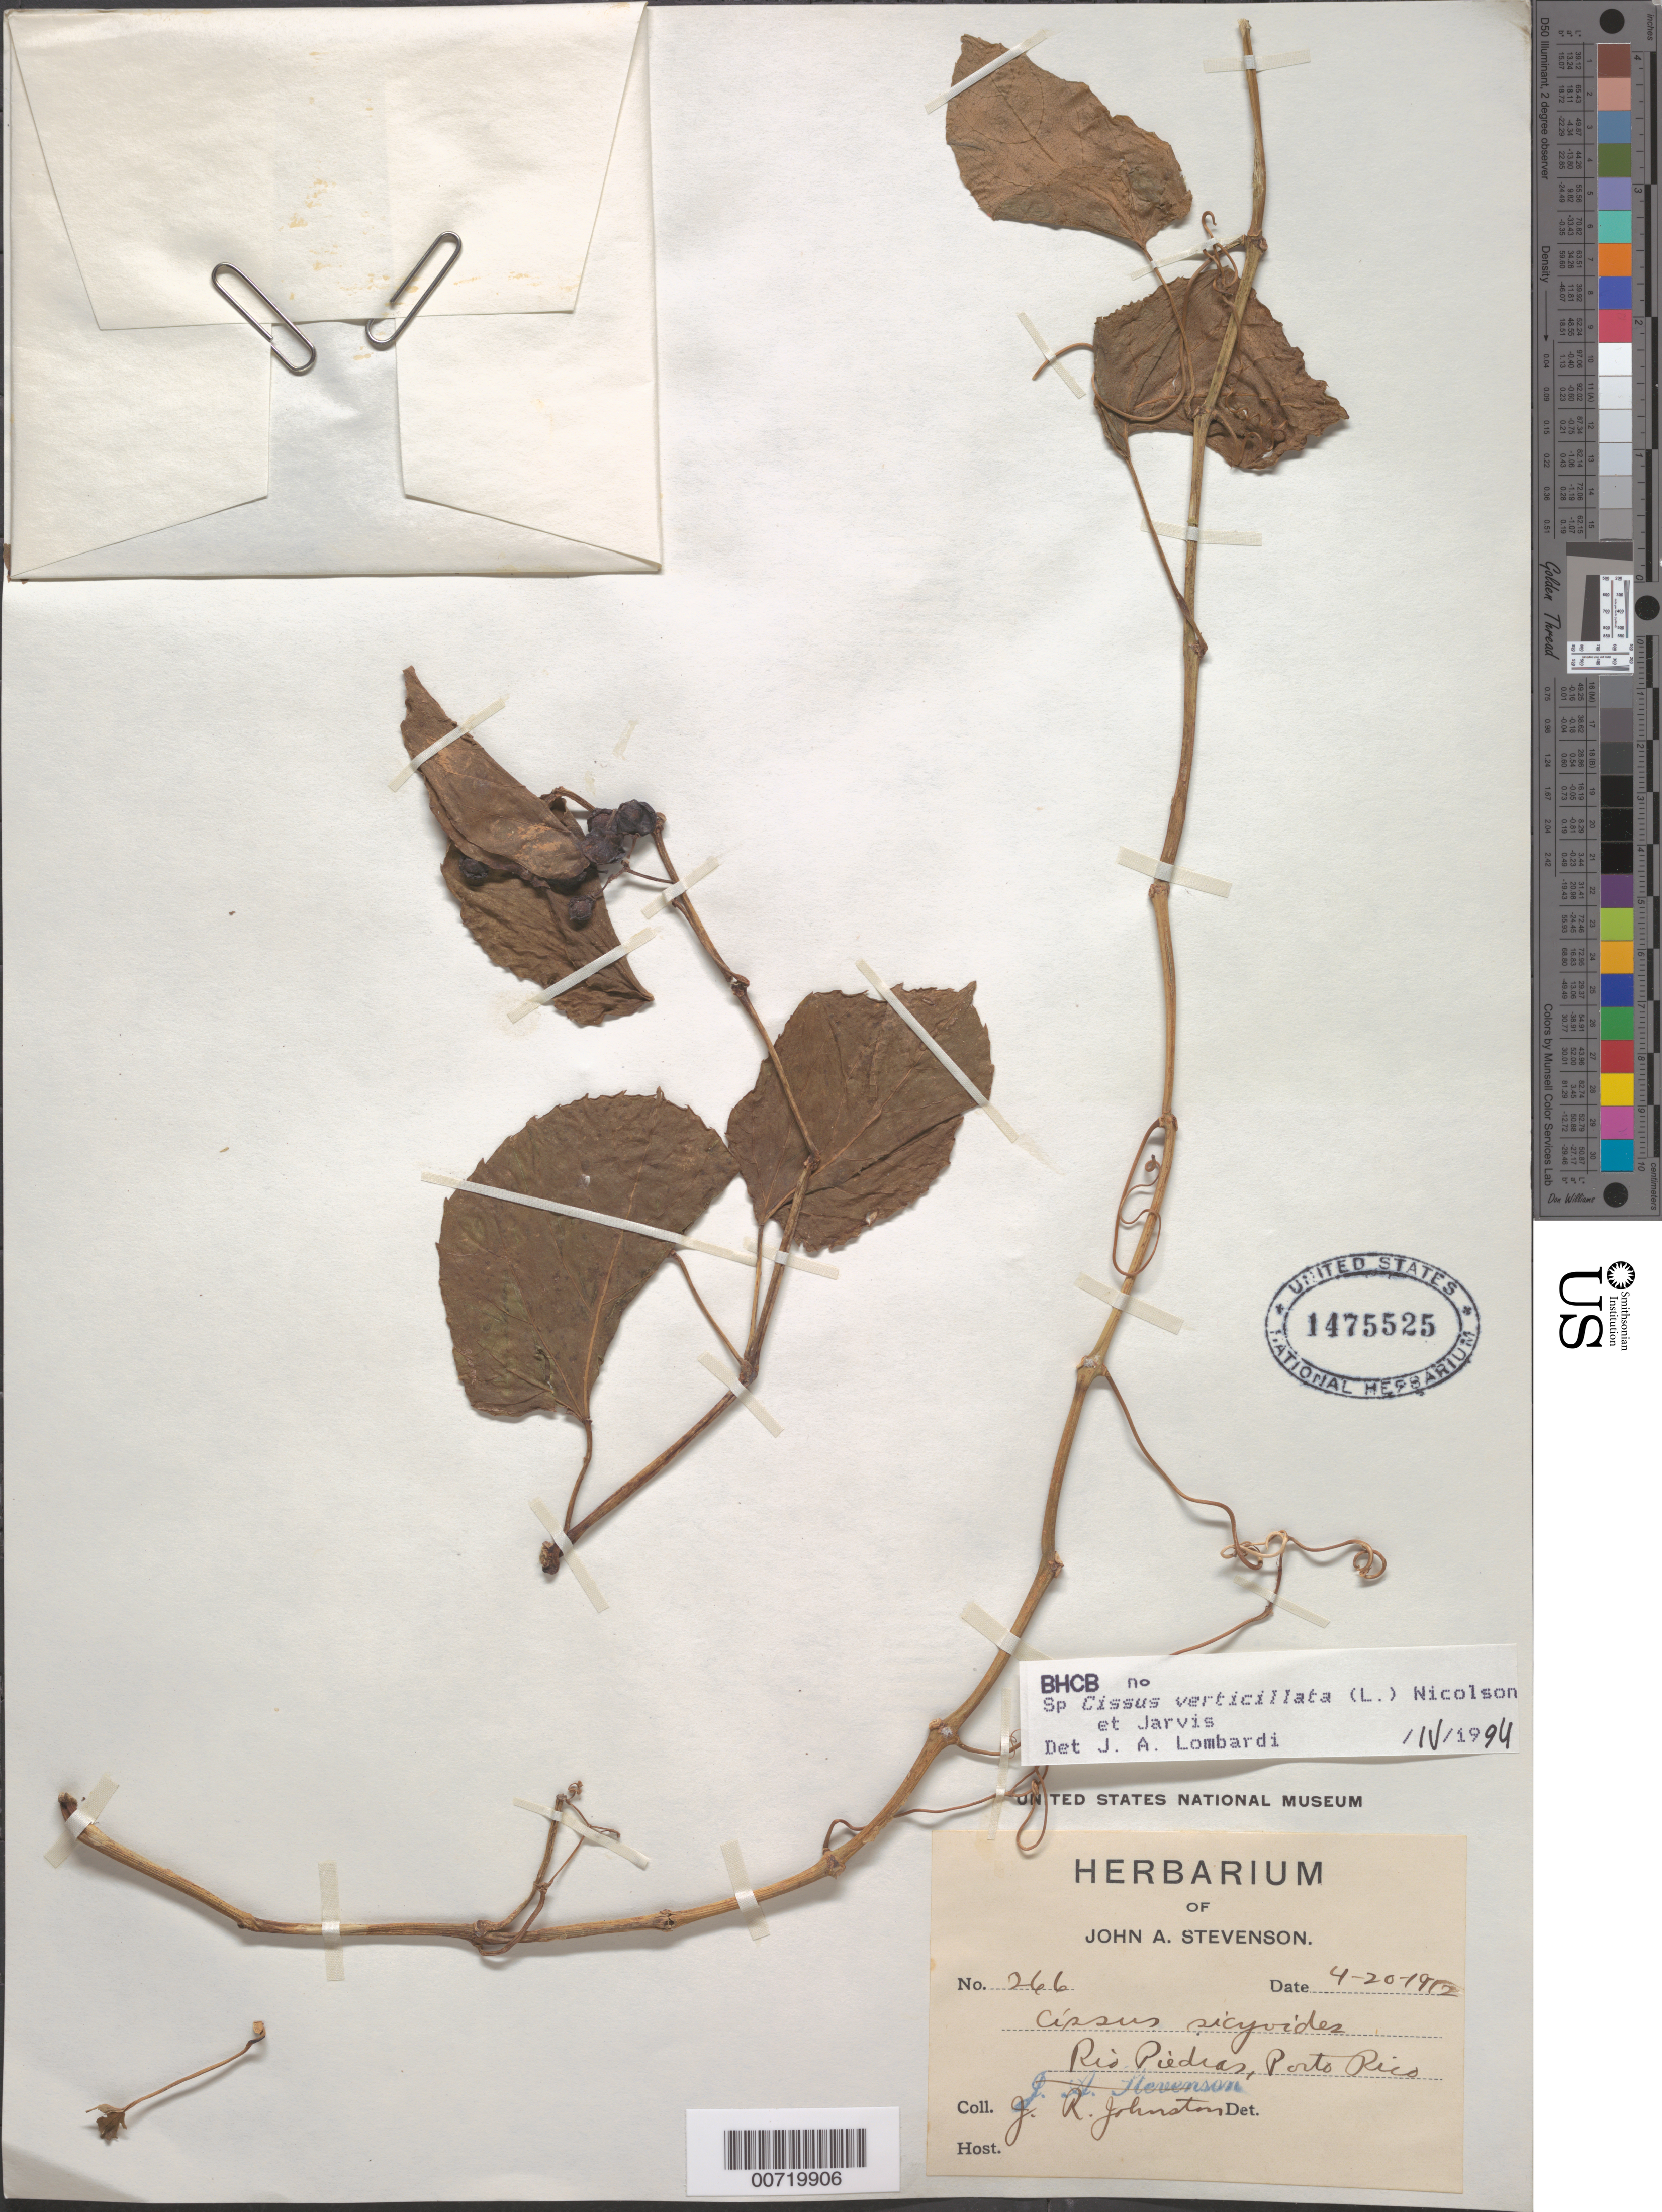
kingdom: Plantae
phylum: Tracheophyta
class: Magnoliopsida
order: Vitales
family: Vitaceae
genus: Cissus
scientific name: Cissus verticillata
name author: (L.) Nicolson & C.E. Jarvis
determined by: Lombardi, Julio A.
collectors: J. Johnston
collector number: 266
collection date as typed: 20 Apr 1912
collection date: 1912-04-20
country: Puerto Rico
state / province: San Juan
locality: Rio Piedras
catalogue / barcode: US 1475525